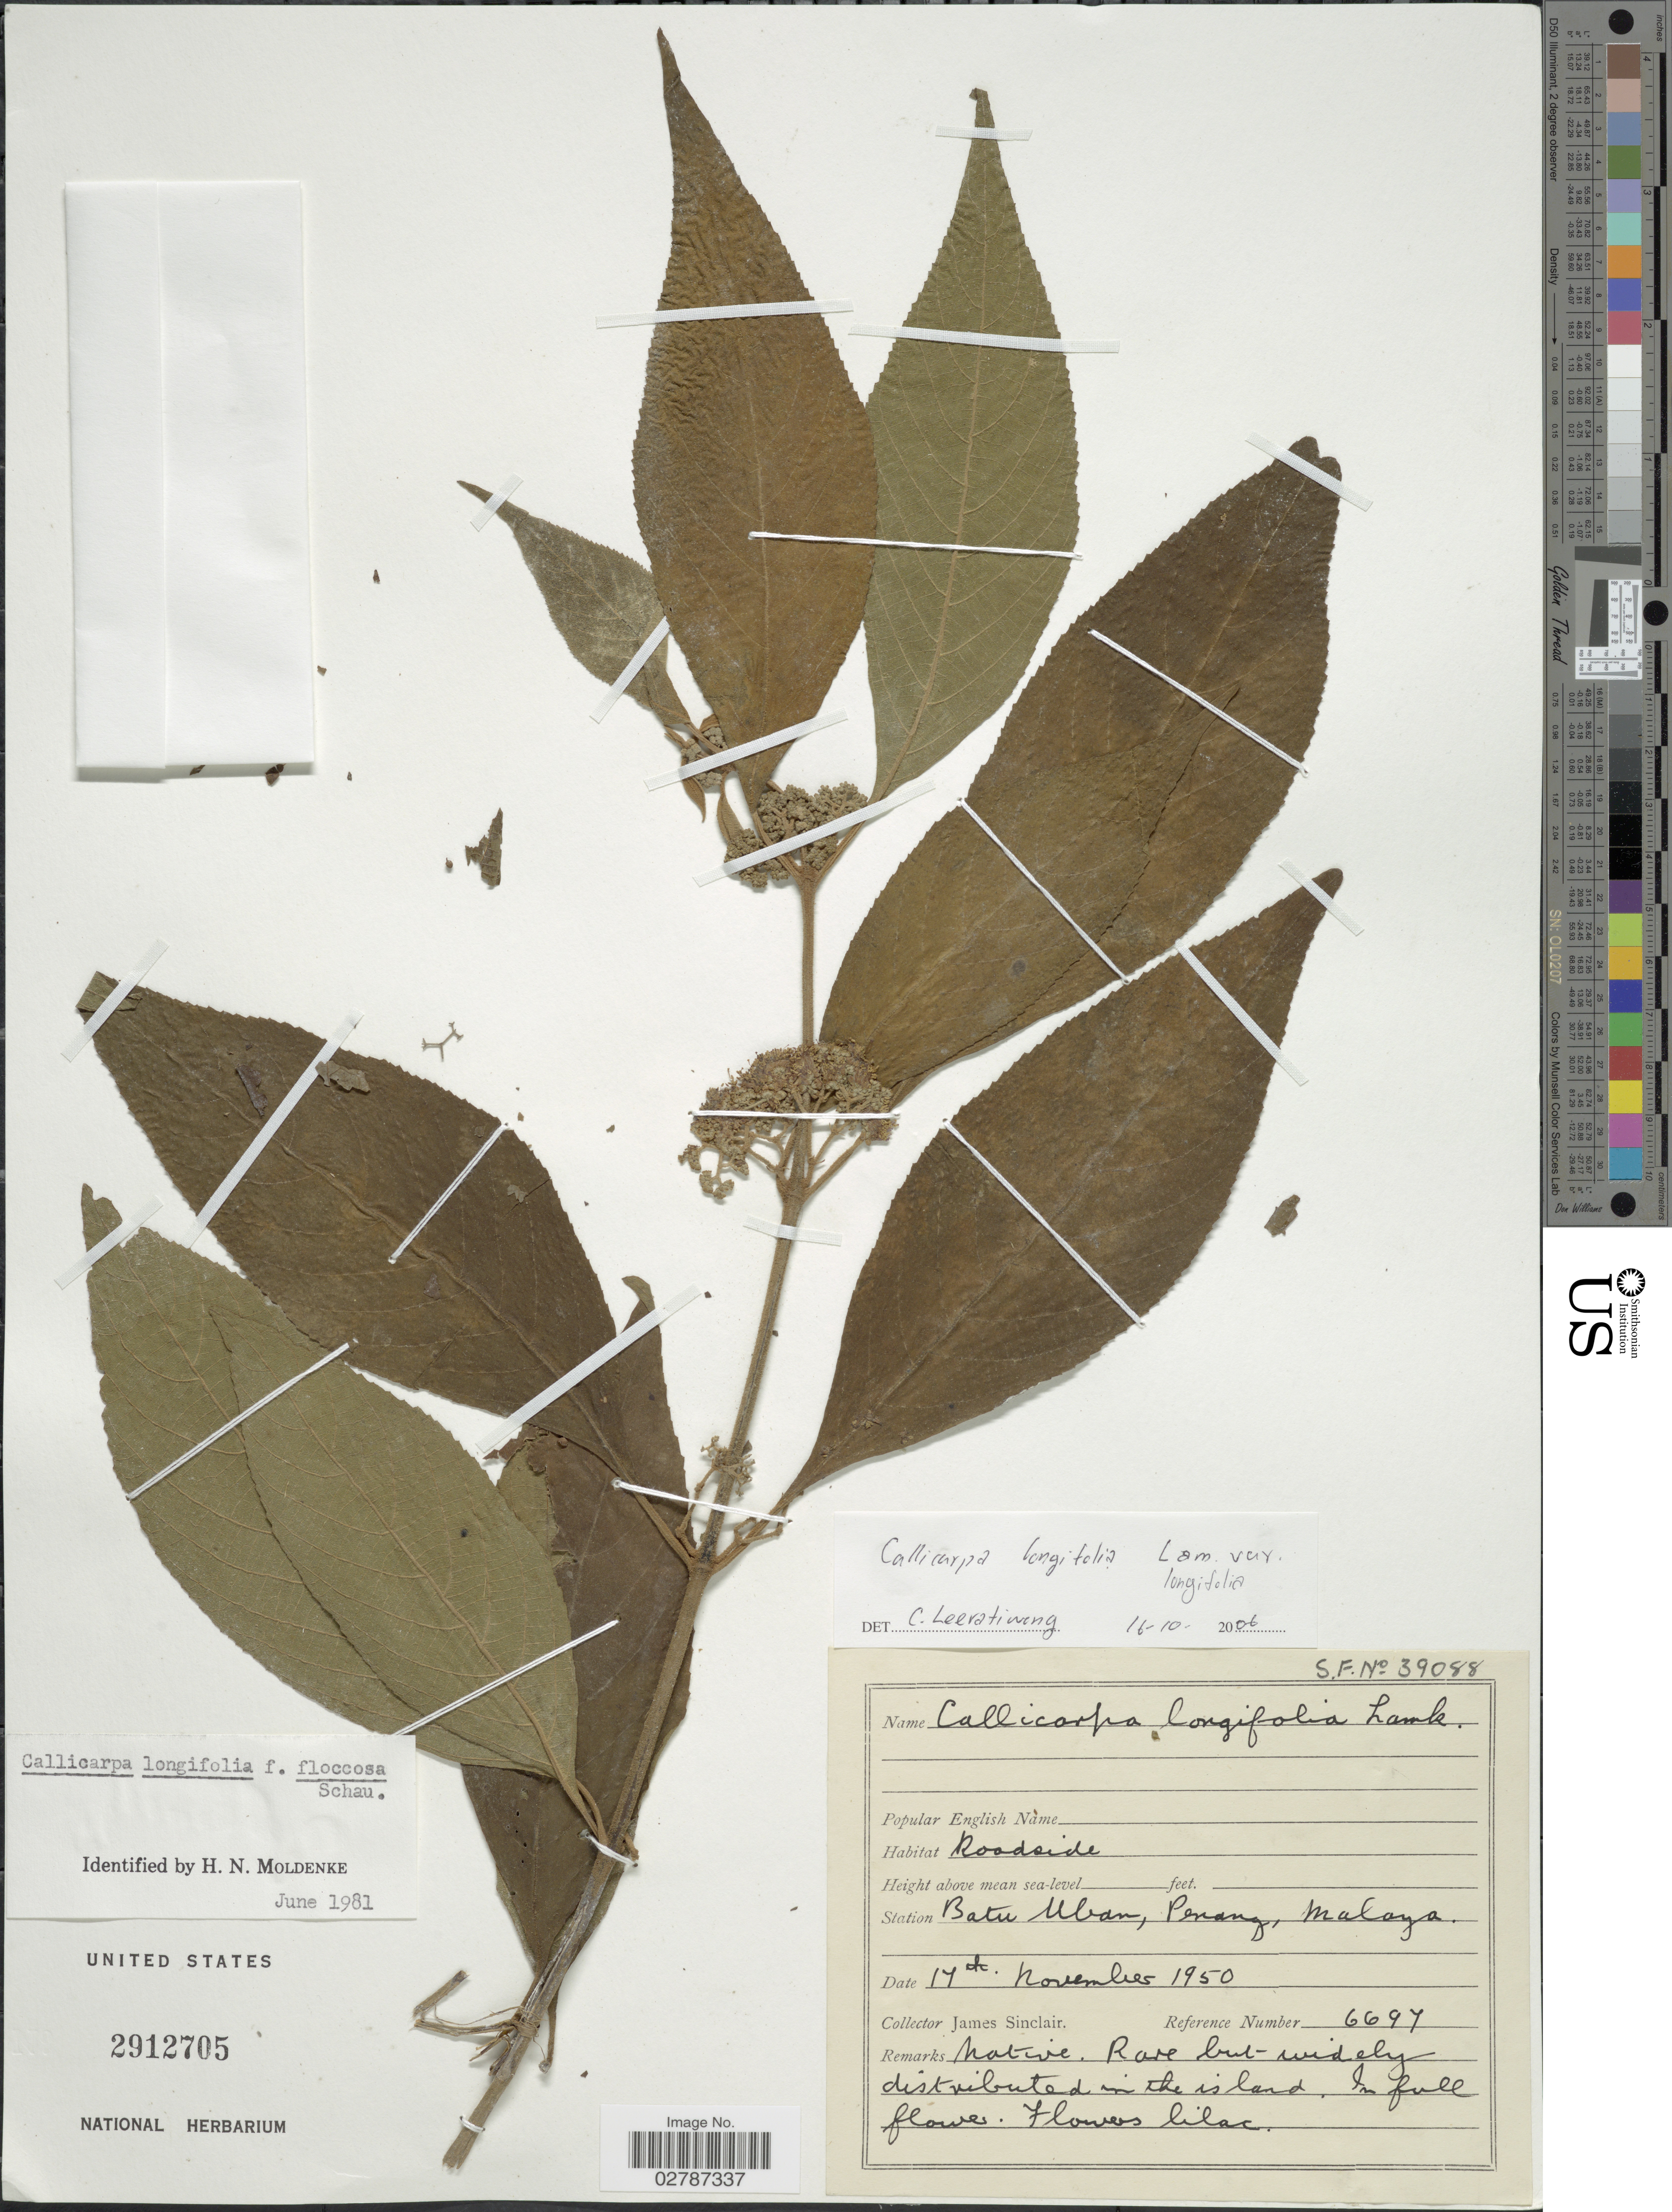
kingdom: Plantae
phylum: Tracheophyta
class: Magnoliopsida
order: Lamiales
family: Lamiaceae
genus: Callicarpa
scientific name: Callicarpa longifolia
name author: Lam.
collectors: J. Sinclair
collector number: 6697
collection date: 1950-11-17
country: Malaysia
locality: Batu Uban, Penang, Malaya.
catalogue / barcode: US 2912705